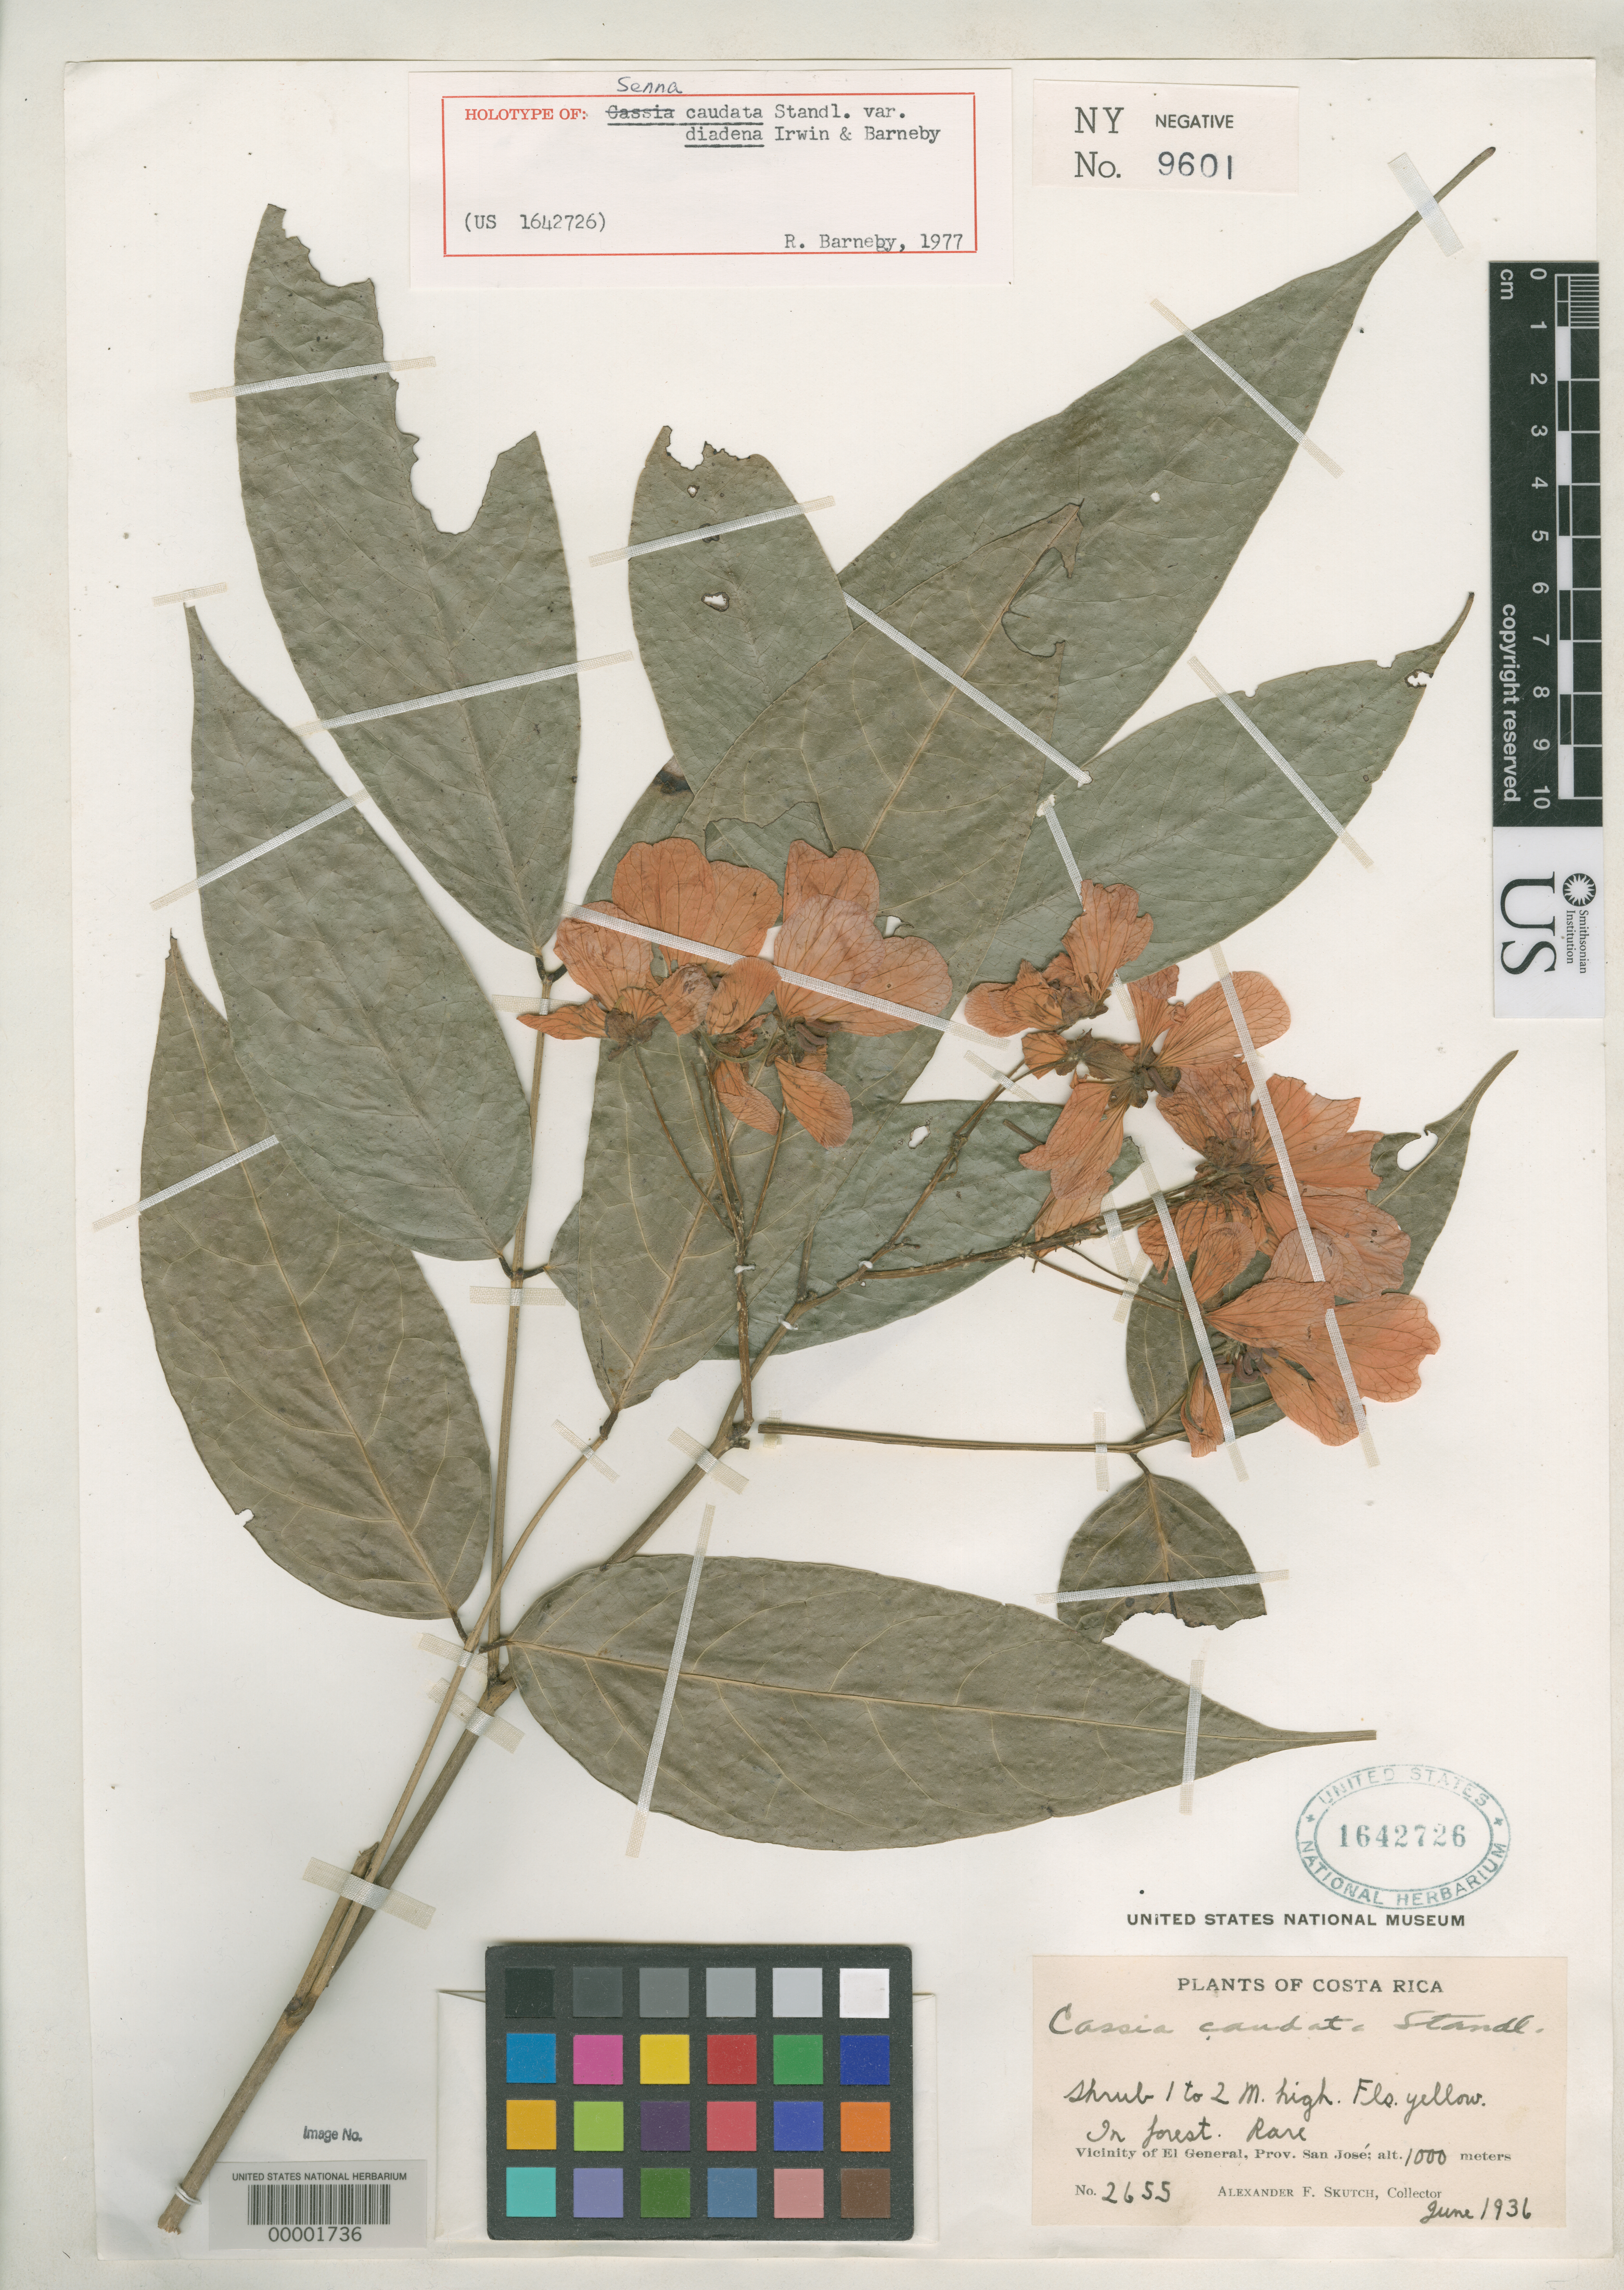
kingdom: Plantae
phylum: Tracheophyta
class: Magnoliopsida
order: Fabales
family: Fabaceae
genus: Senna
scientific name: Senna caudata var. diadena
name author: H.S. Irwin & Barneby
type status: Holotype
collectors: A. F. Skutch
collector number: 2655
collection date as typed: Jun 1936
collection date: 1936-06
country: Costa Rica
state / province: San José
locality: Vicinity of El General.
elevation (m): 1000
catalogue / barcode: US 1642726